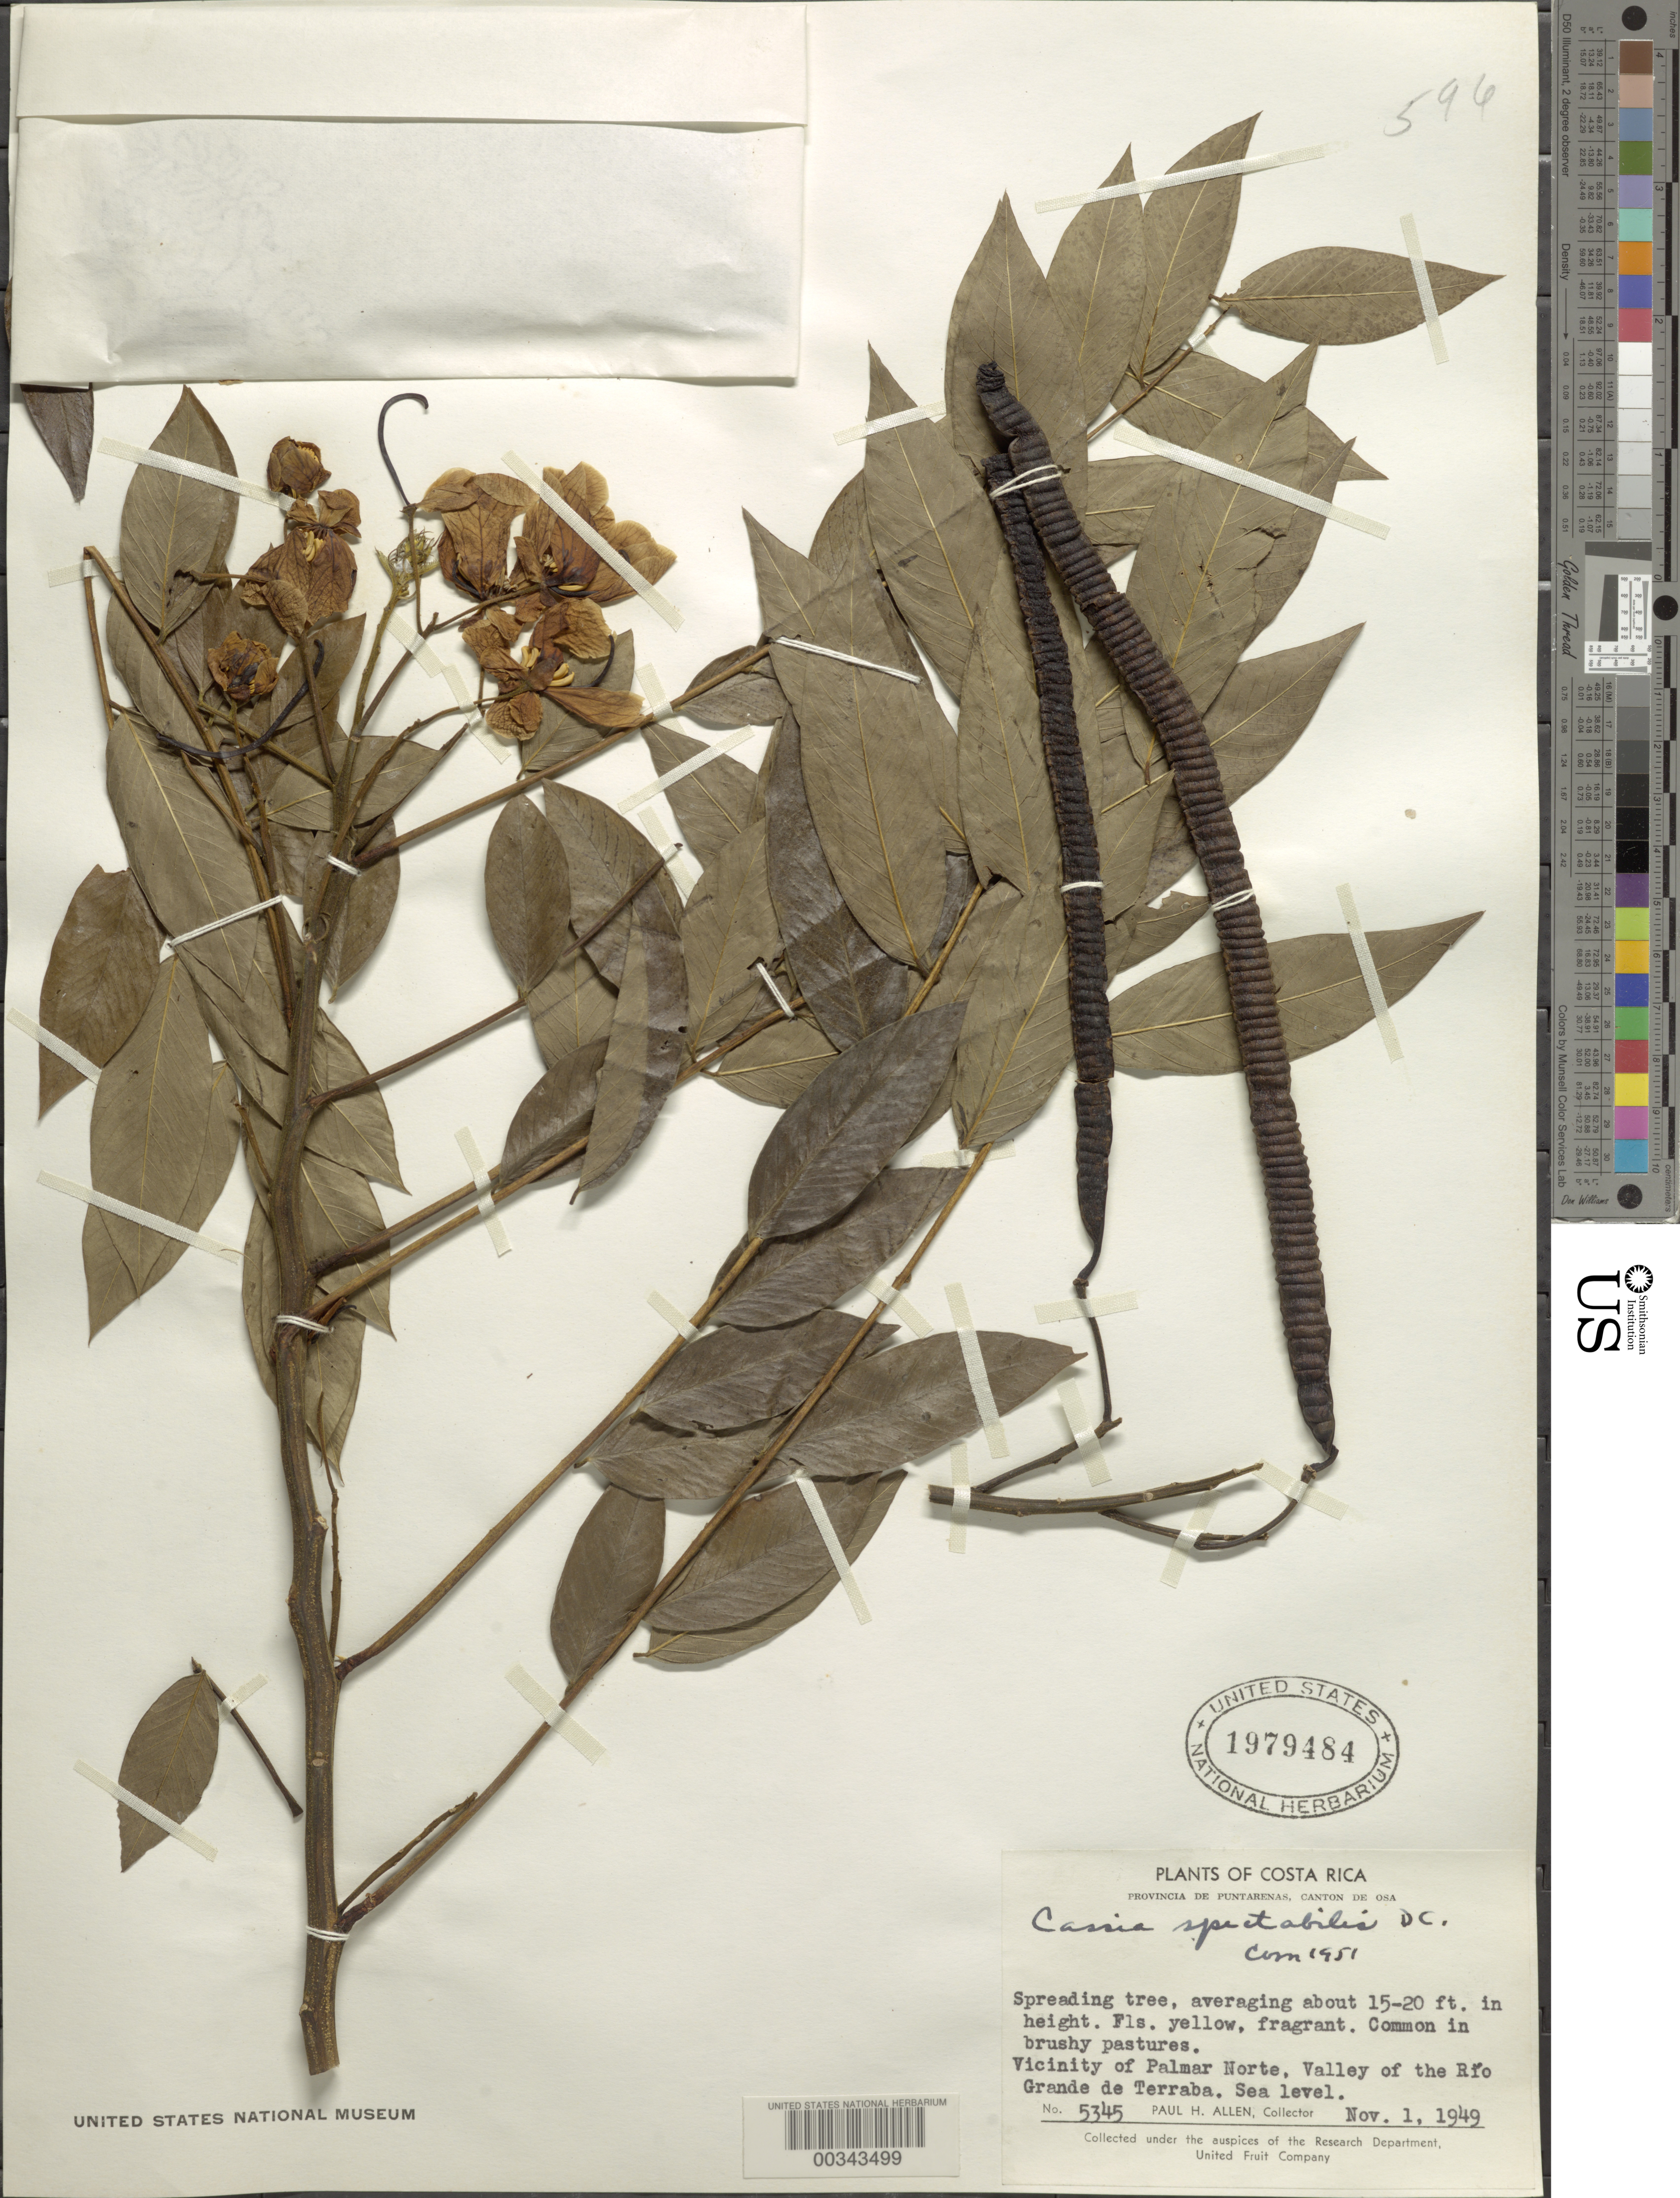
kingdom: Plantae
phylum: Tracheophyta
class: Magnoliopsida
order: Fabales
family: Fabaceae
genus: Senna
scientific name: Senna spectabilis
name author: (DC.) H.S. Irwin & Barneby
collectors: P. H. Allen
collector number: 5345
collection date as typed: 01 Nov 1949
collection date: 1949-11-01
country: Costa Rica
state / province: Puntarenas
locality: Vicinity of palmar norte, valley of the rio grande de terraba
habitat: Brushy pastures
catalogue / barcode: US 1979484